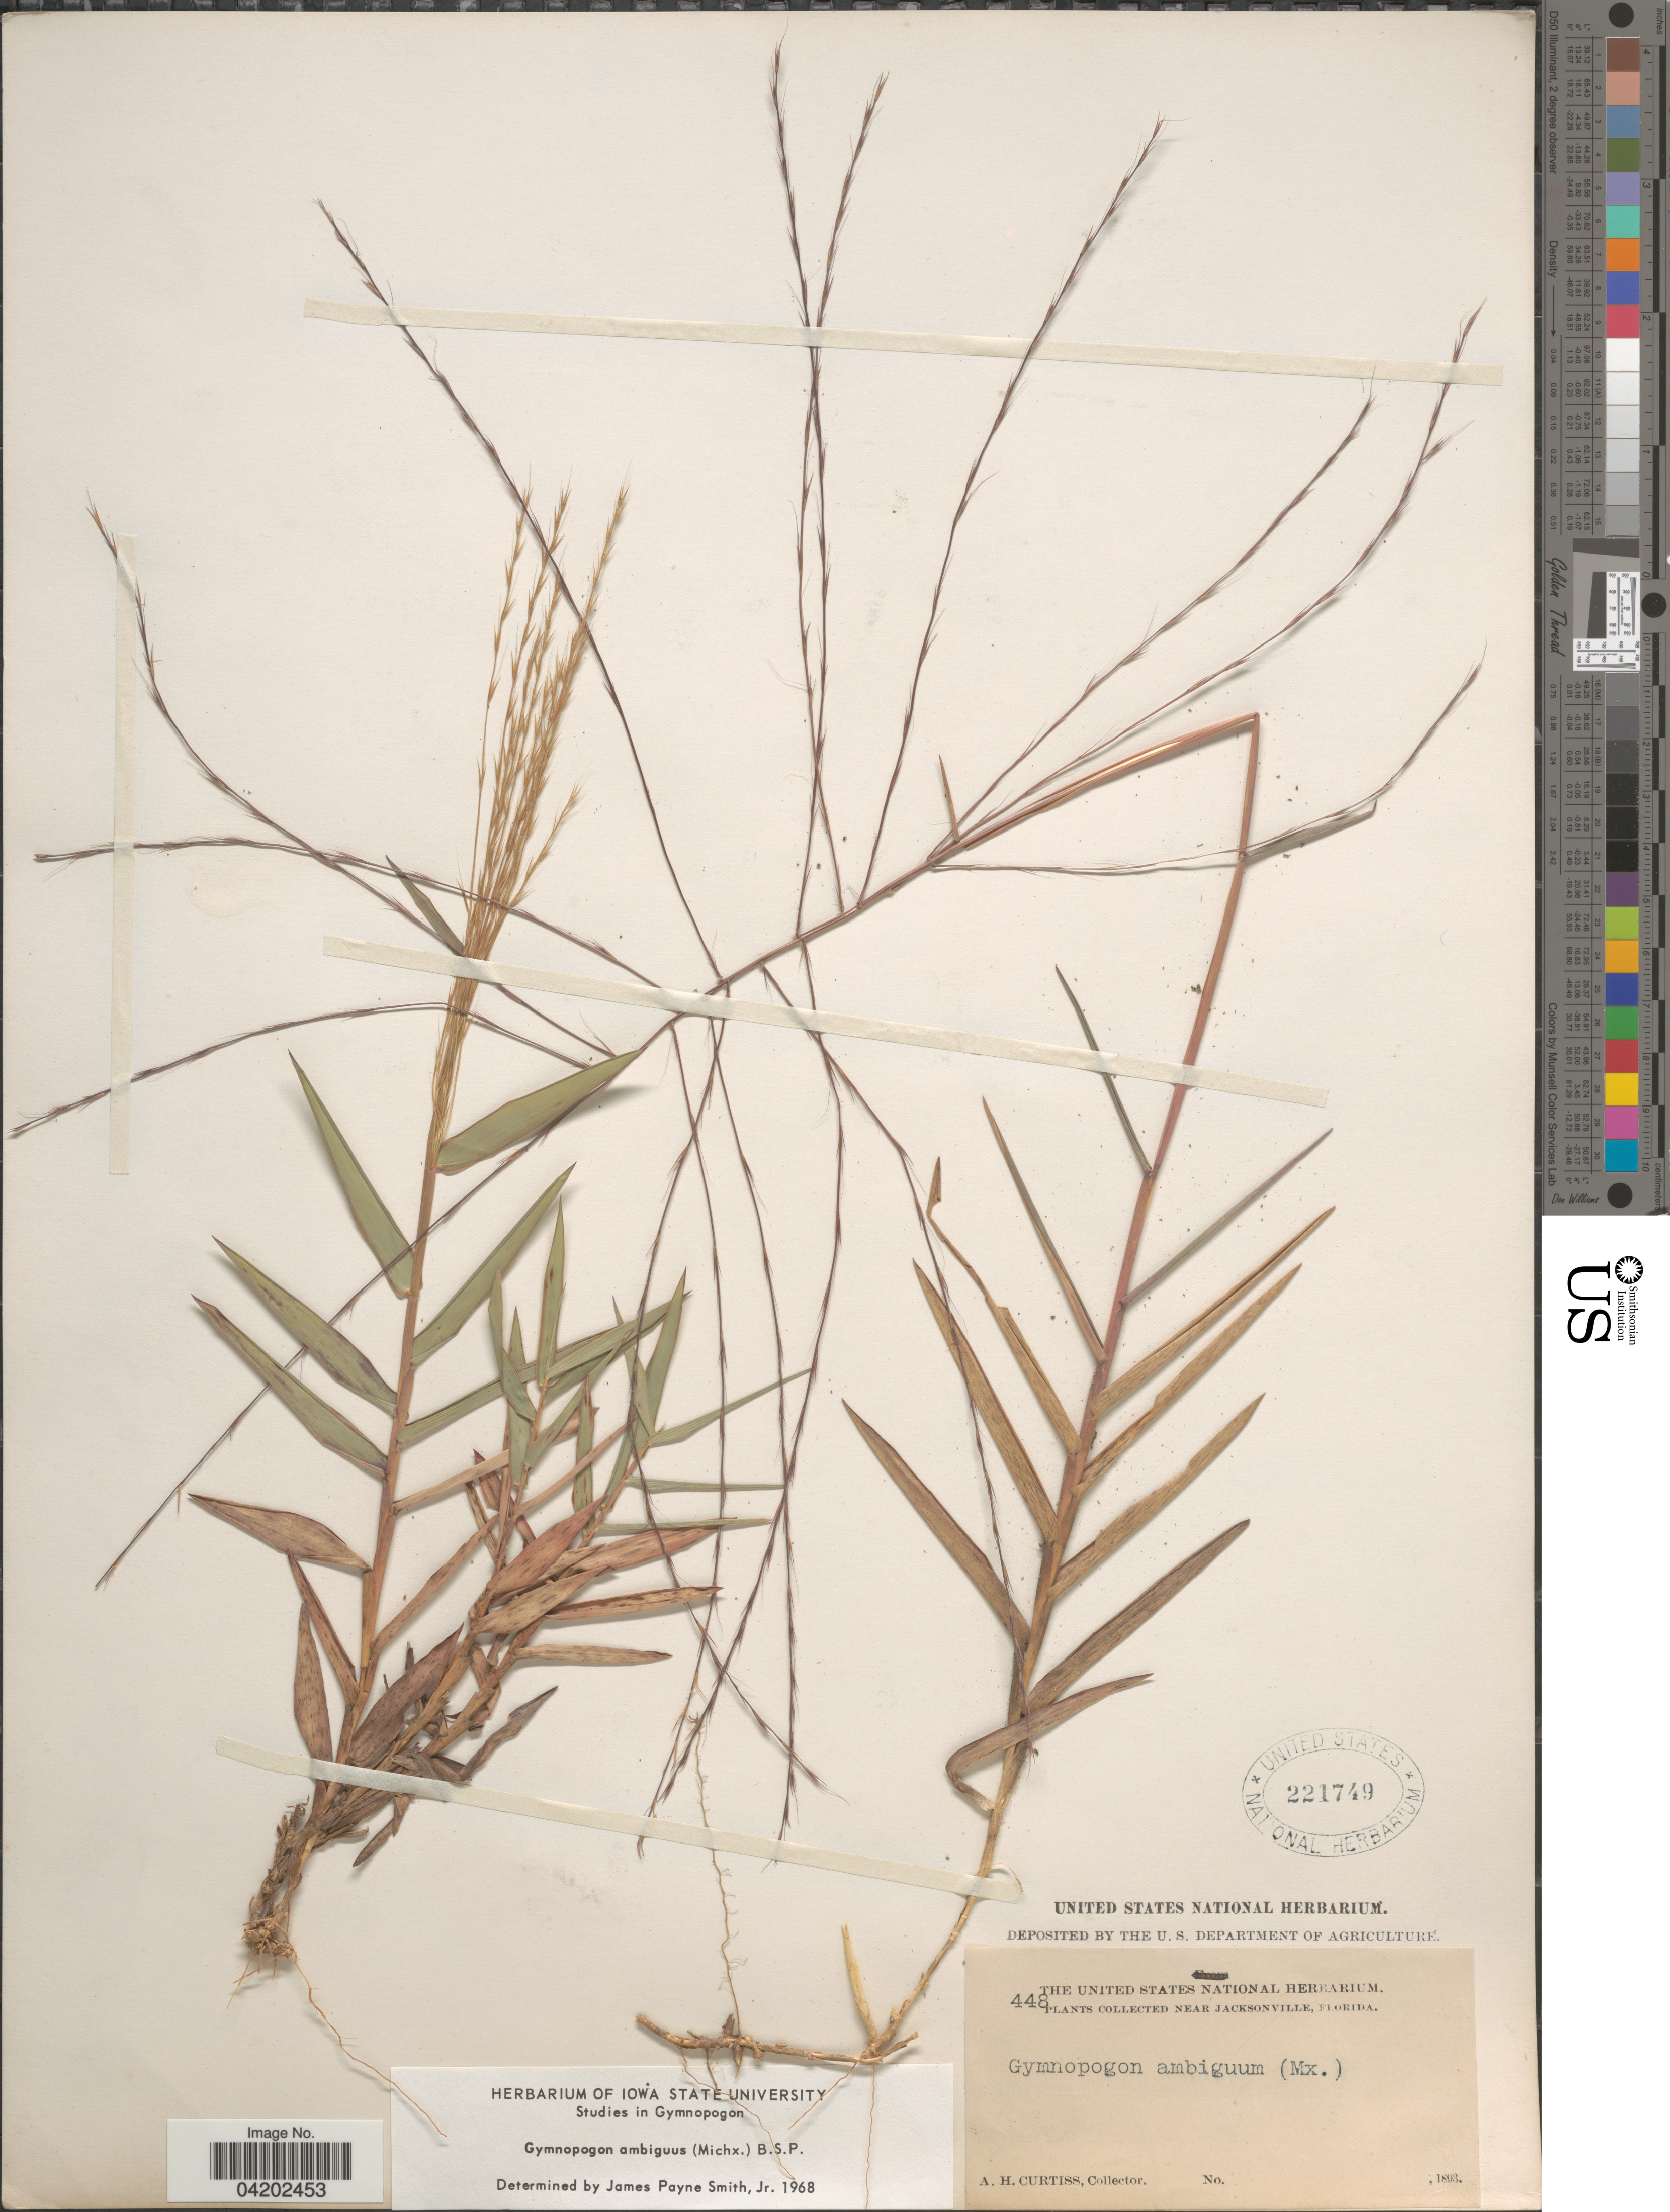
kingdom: Plantae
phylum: Tracheophyta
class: Liliopsida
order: Poales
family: Poaceae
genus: Gymnopogon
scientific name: Gymnopogon ambiguus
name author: (Michx.) Britton, Stearns & Poggenb.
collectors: A. H. Curtiss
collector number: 448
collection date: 1893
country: United States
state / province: Florida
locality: Near Jacksonville.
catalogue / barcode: US 221749